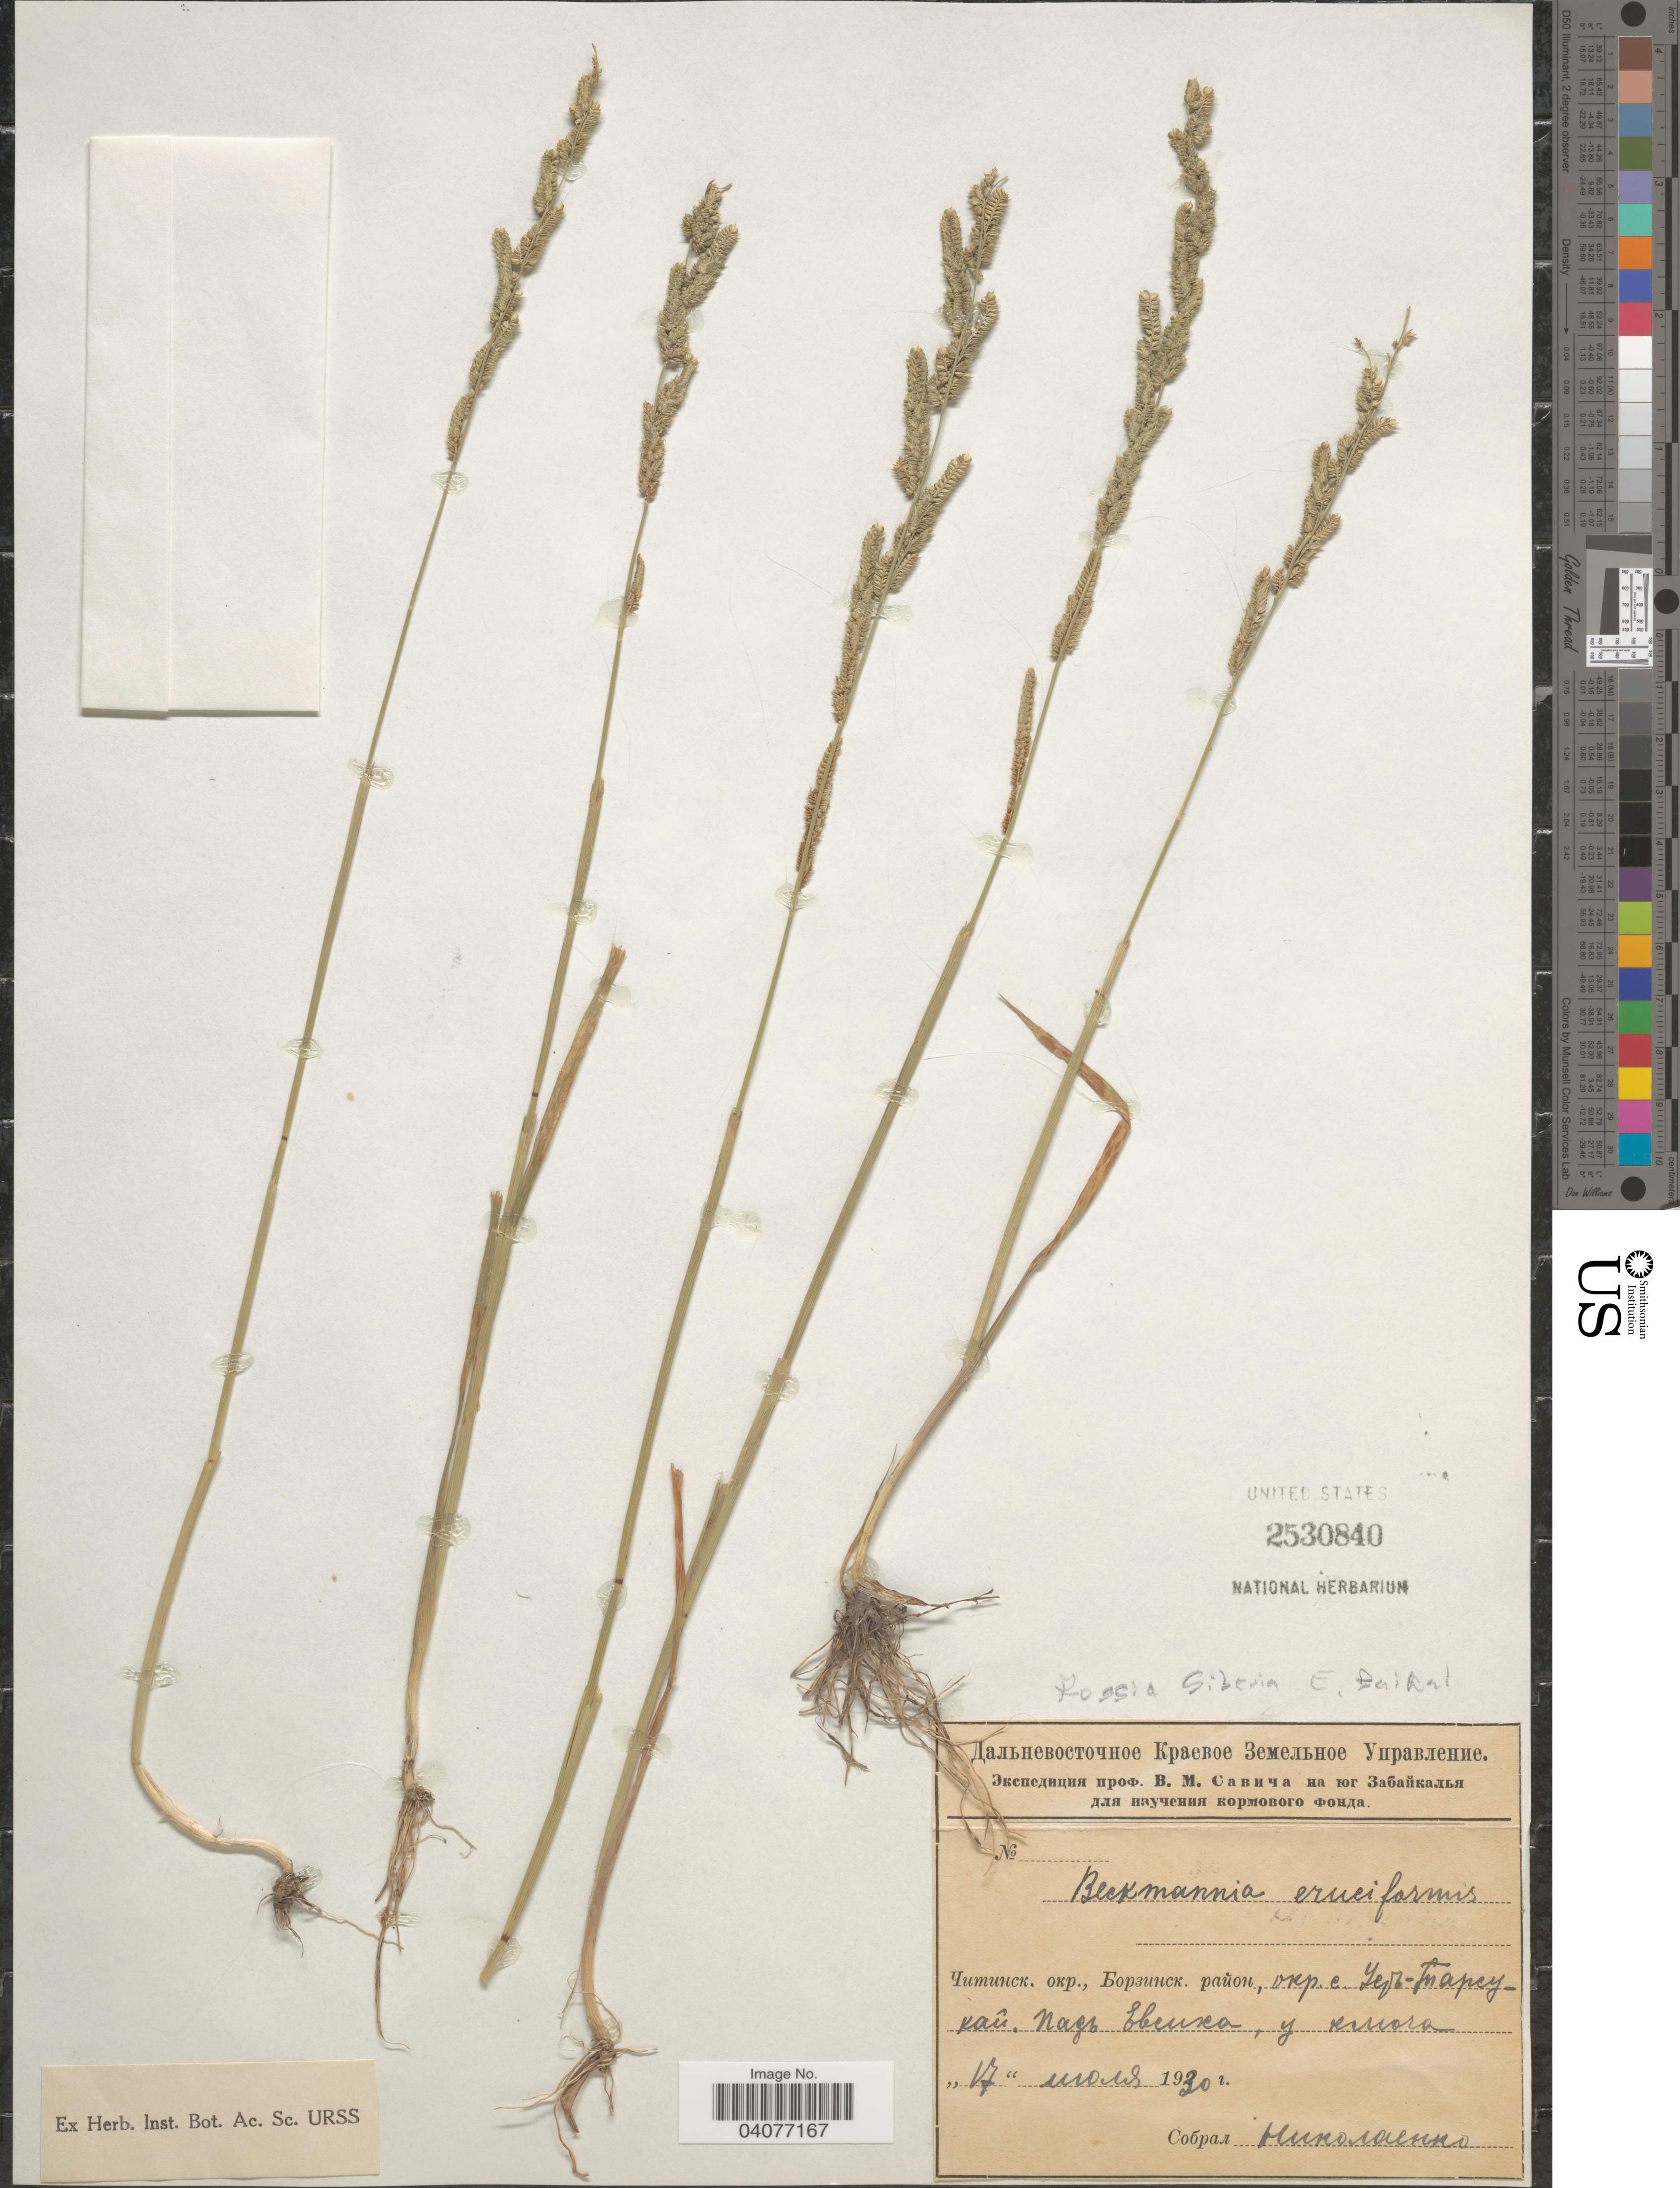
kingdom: Plantae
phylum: Tracheophyta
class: Liliopsida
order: Poales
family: Poaceae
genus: Beckmannia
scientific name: Beckmannia eruciformis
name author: (L.) Host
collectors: Nikolaenko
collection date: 1930-07-17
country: Russian Federation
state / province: Zabaykalsky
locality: Vicinity of Ust-Tarsukay, Pad Evsikha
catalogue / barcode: US 2530840